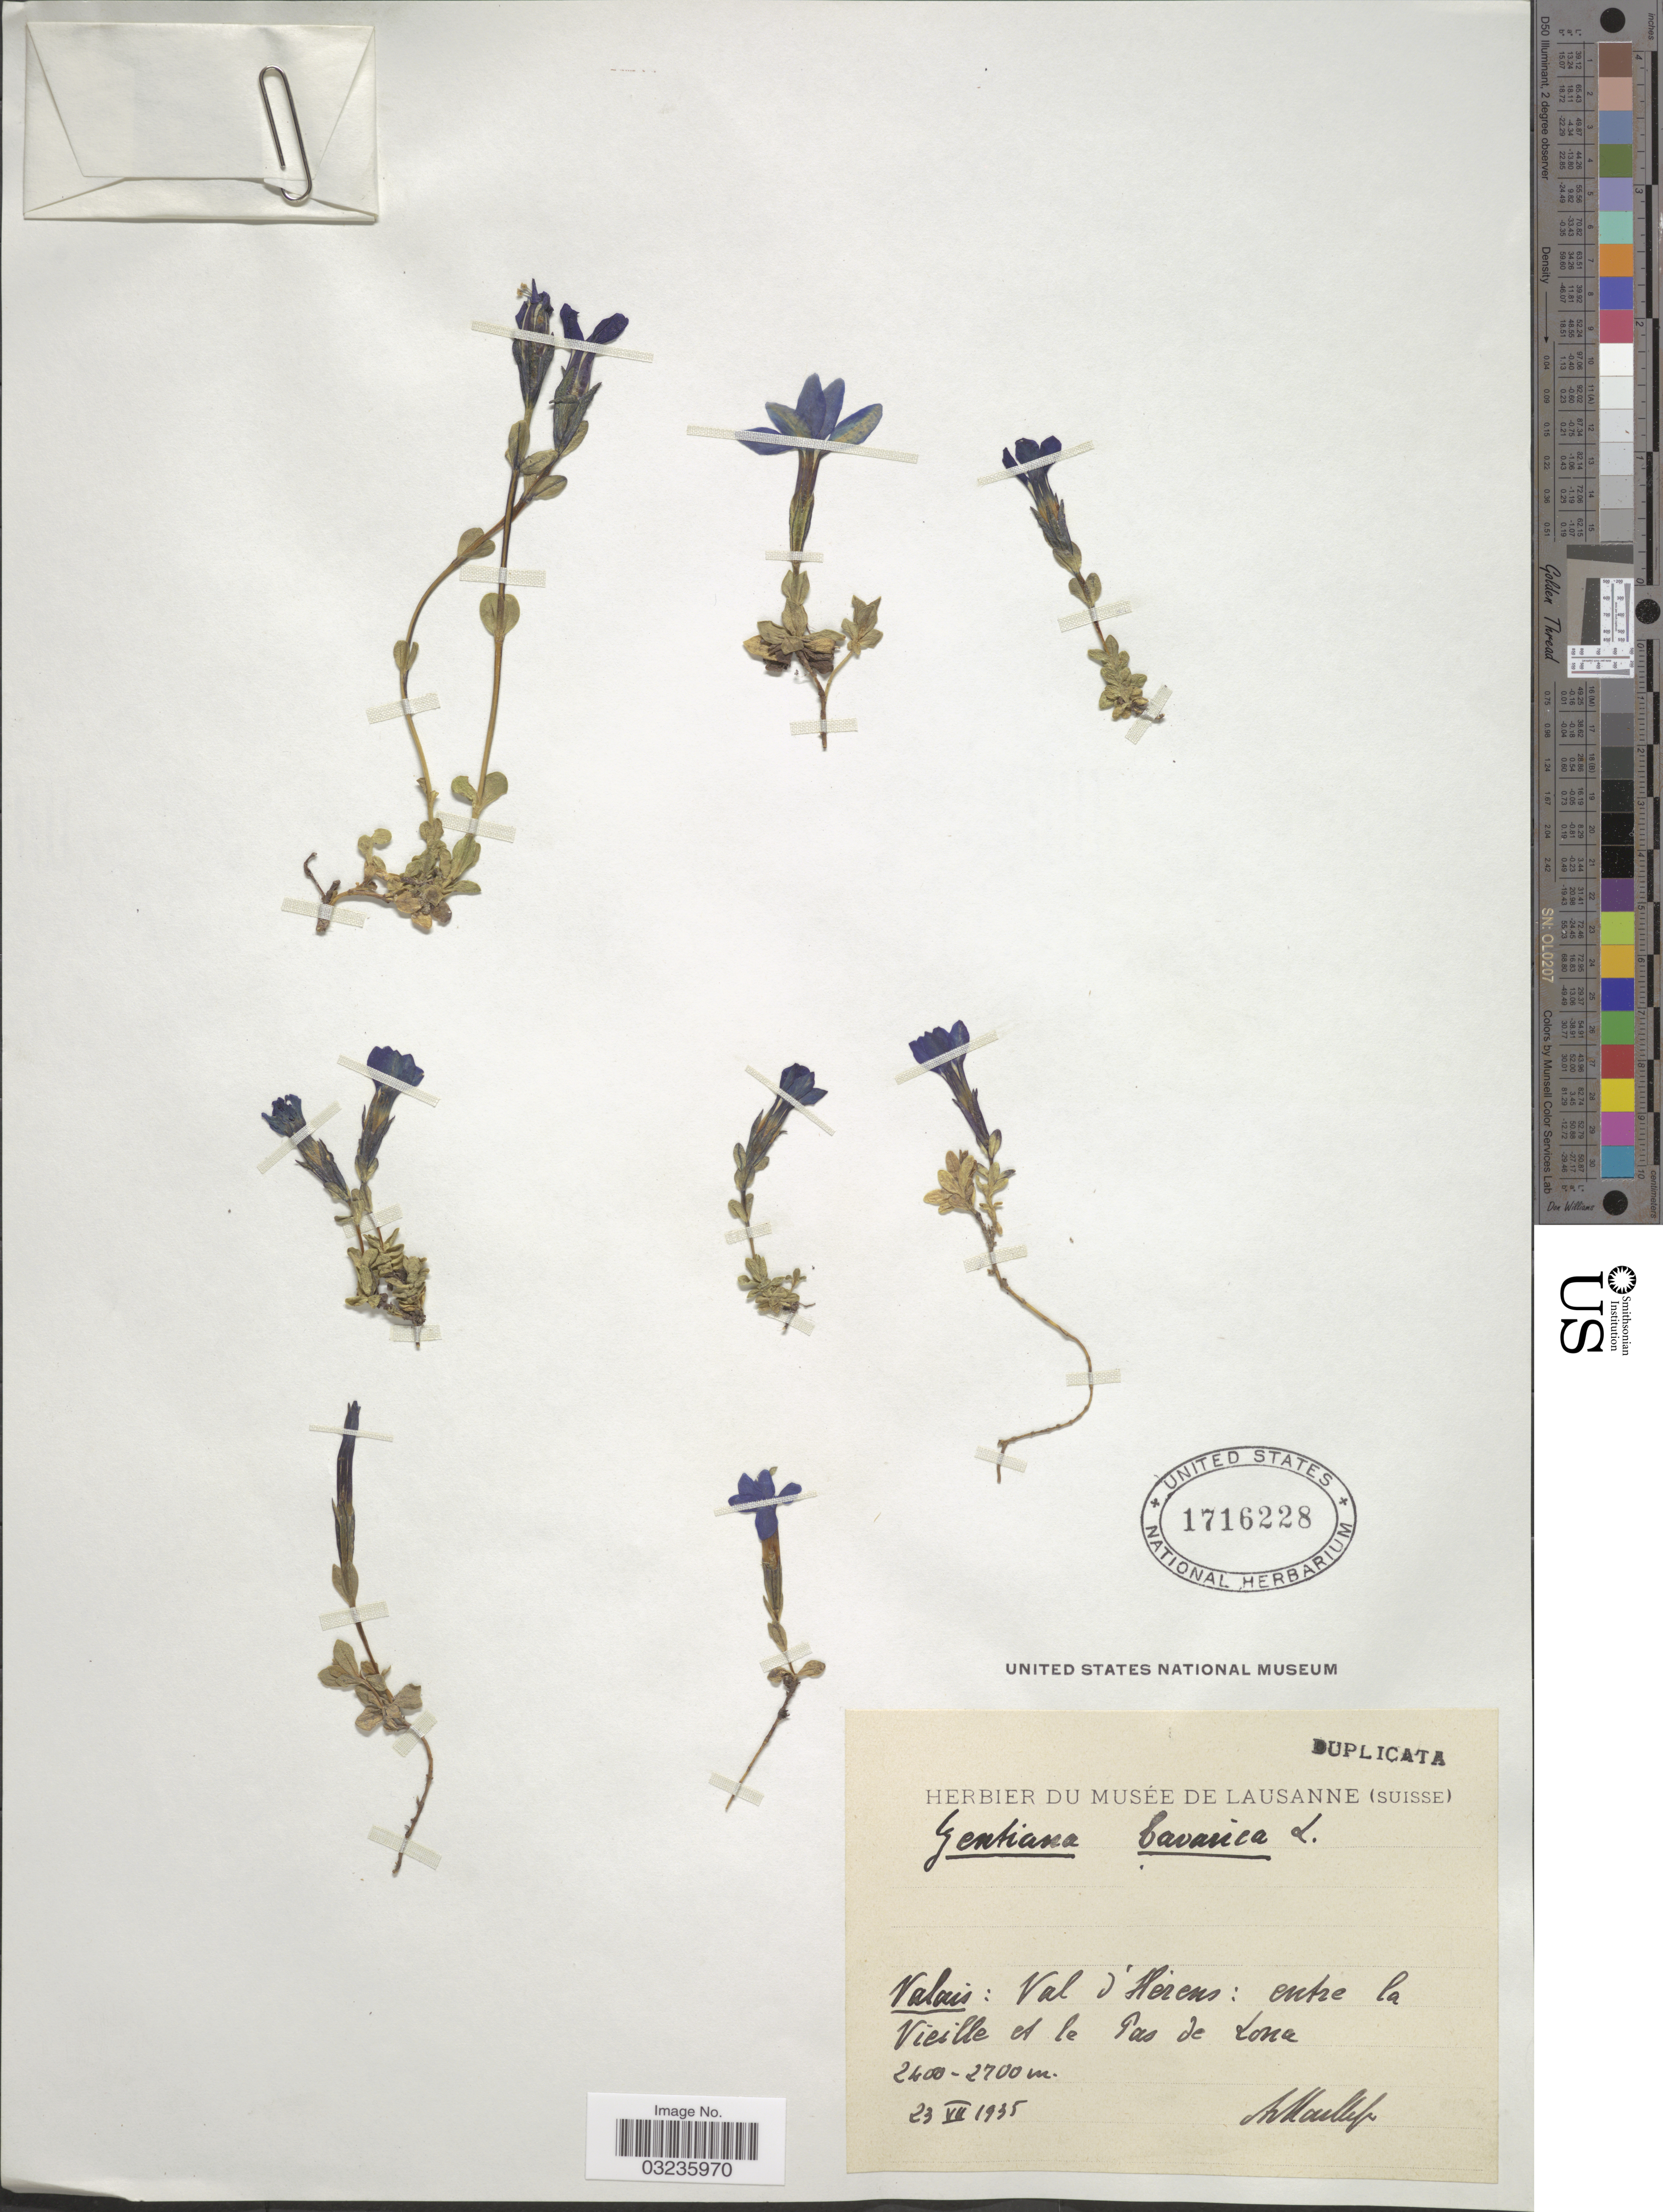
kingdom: Plantae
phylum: Tracheophyta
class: Magnoliopsida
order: Gentianales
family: Gentianaceae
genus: Gentiana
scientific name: Gentiana bavarica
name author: L.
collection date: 1935-07-23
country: Switzerland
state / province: Valais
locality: Val d'Herens: entre la Vieille et le Pas de Lona.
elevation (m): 2400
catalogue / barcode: US 1716228